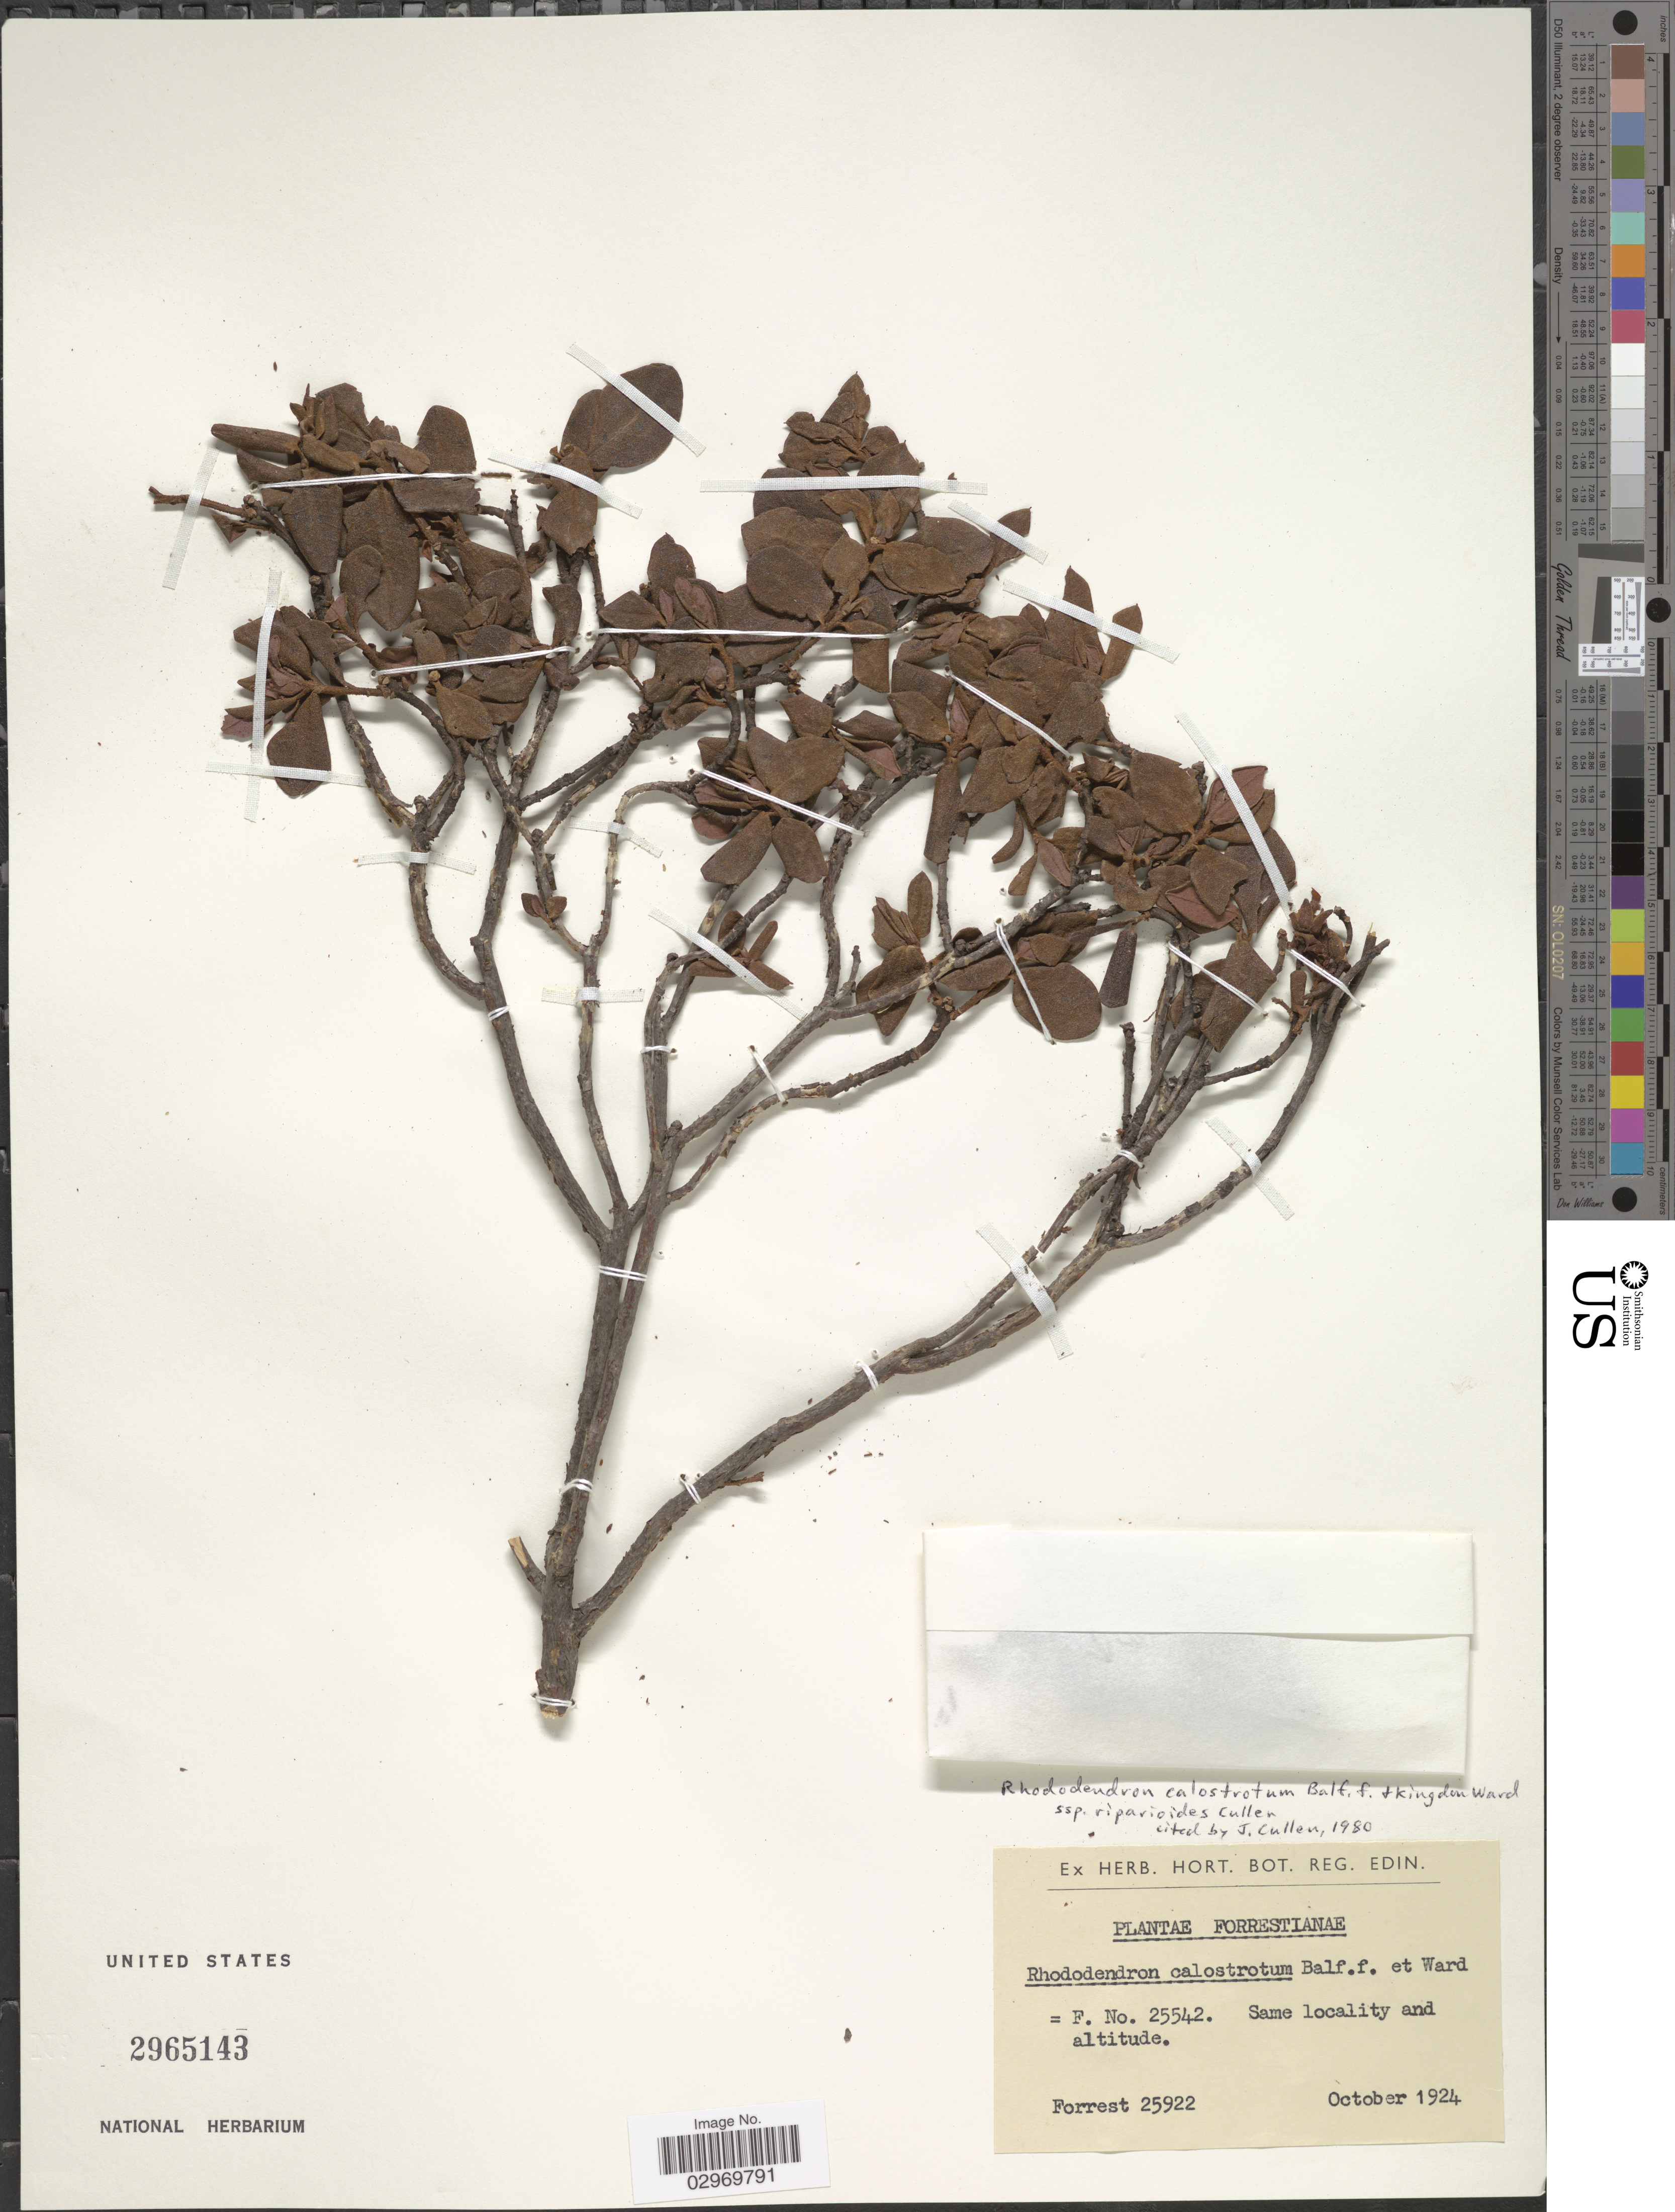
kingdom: Plantae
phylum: Tracheophyta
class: Magnoliopsida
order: Ericales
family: Ericaceae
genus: Rhododendron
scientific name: Rhododendron calostrotum subsp. riparioides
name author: Cullen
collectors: -. Forrest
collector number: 25922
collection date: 1924-10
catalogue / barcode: US 2965143